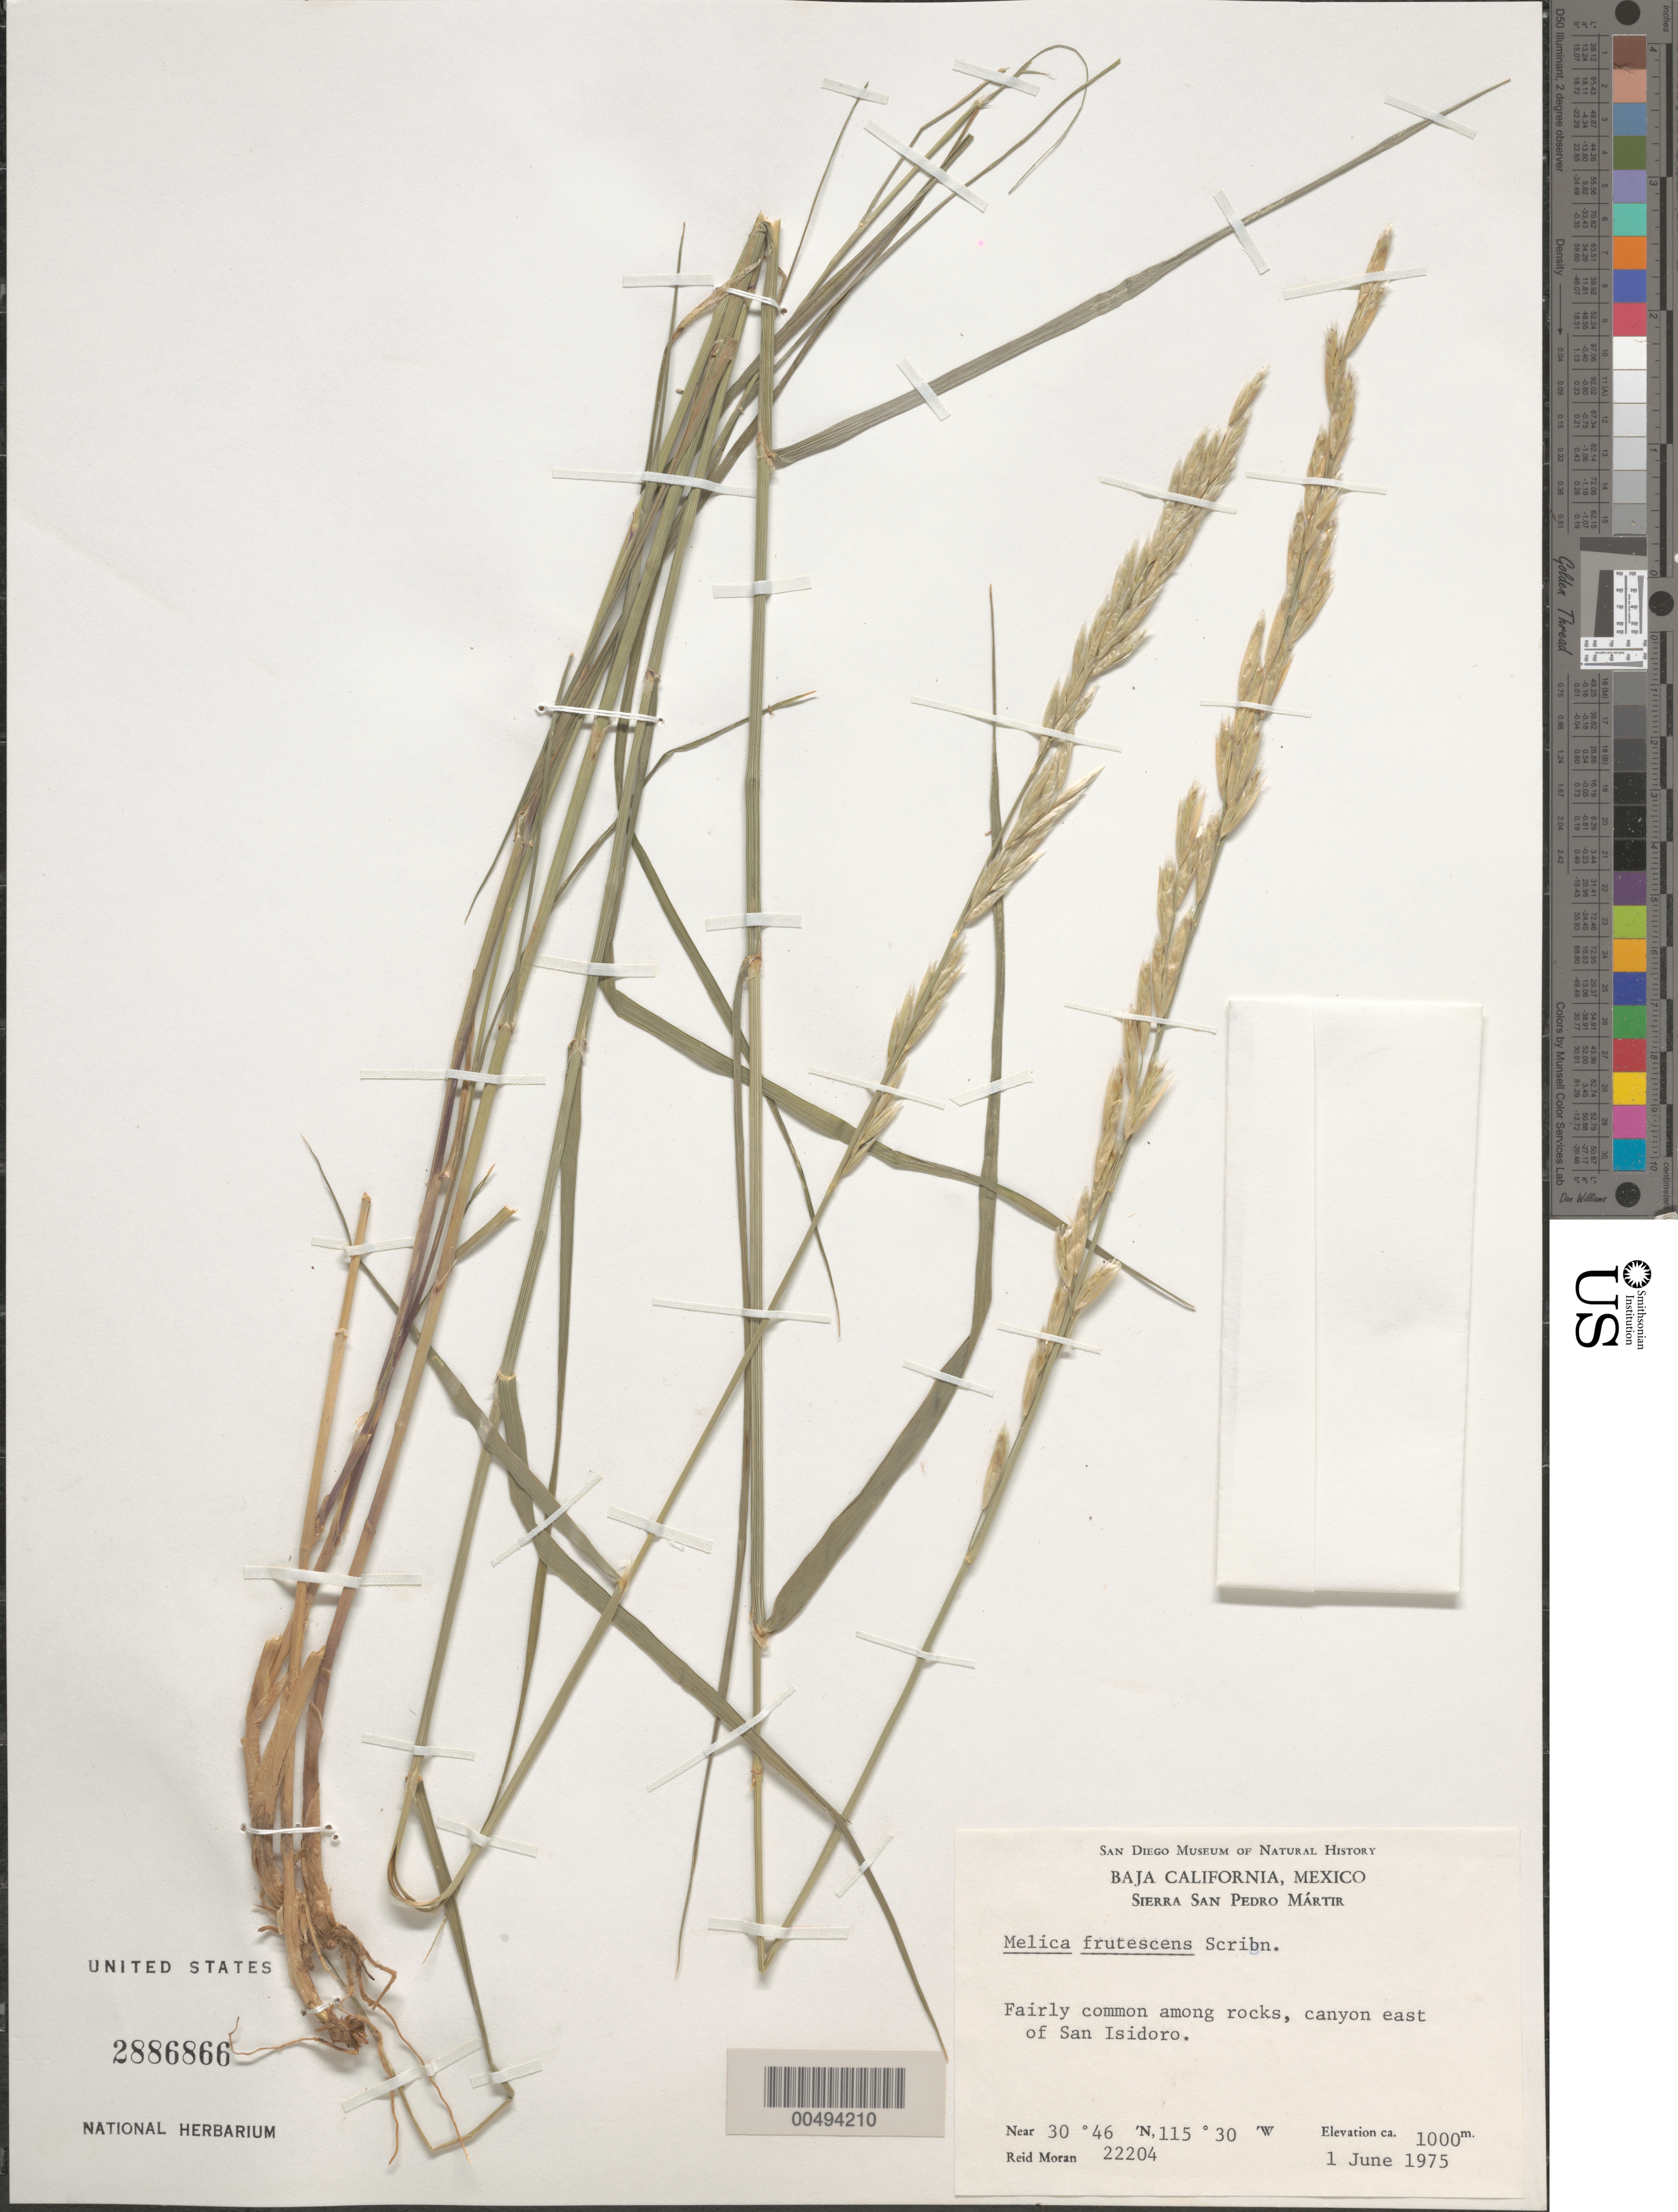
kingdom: Plantae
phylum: Tracheophyta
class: Liliopsida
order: Poales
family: Poaceae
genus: Melica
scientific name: Melica frutescens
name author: Scribn.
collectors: R. V. Moran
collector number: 22204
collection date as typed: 1 Jun 1975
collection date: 1975-06-01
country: Mexico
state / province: Baja California Norte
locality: Sierra San Pedro Martir, canyon E of San Isidoro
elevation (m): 1000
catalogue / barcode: US 2886866